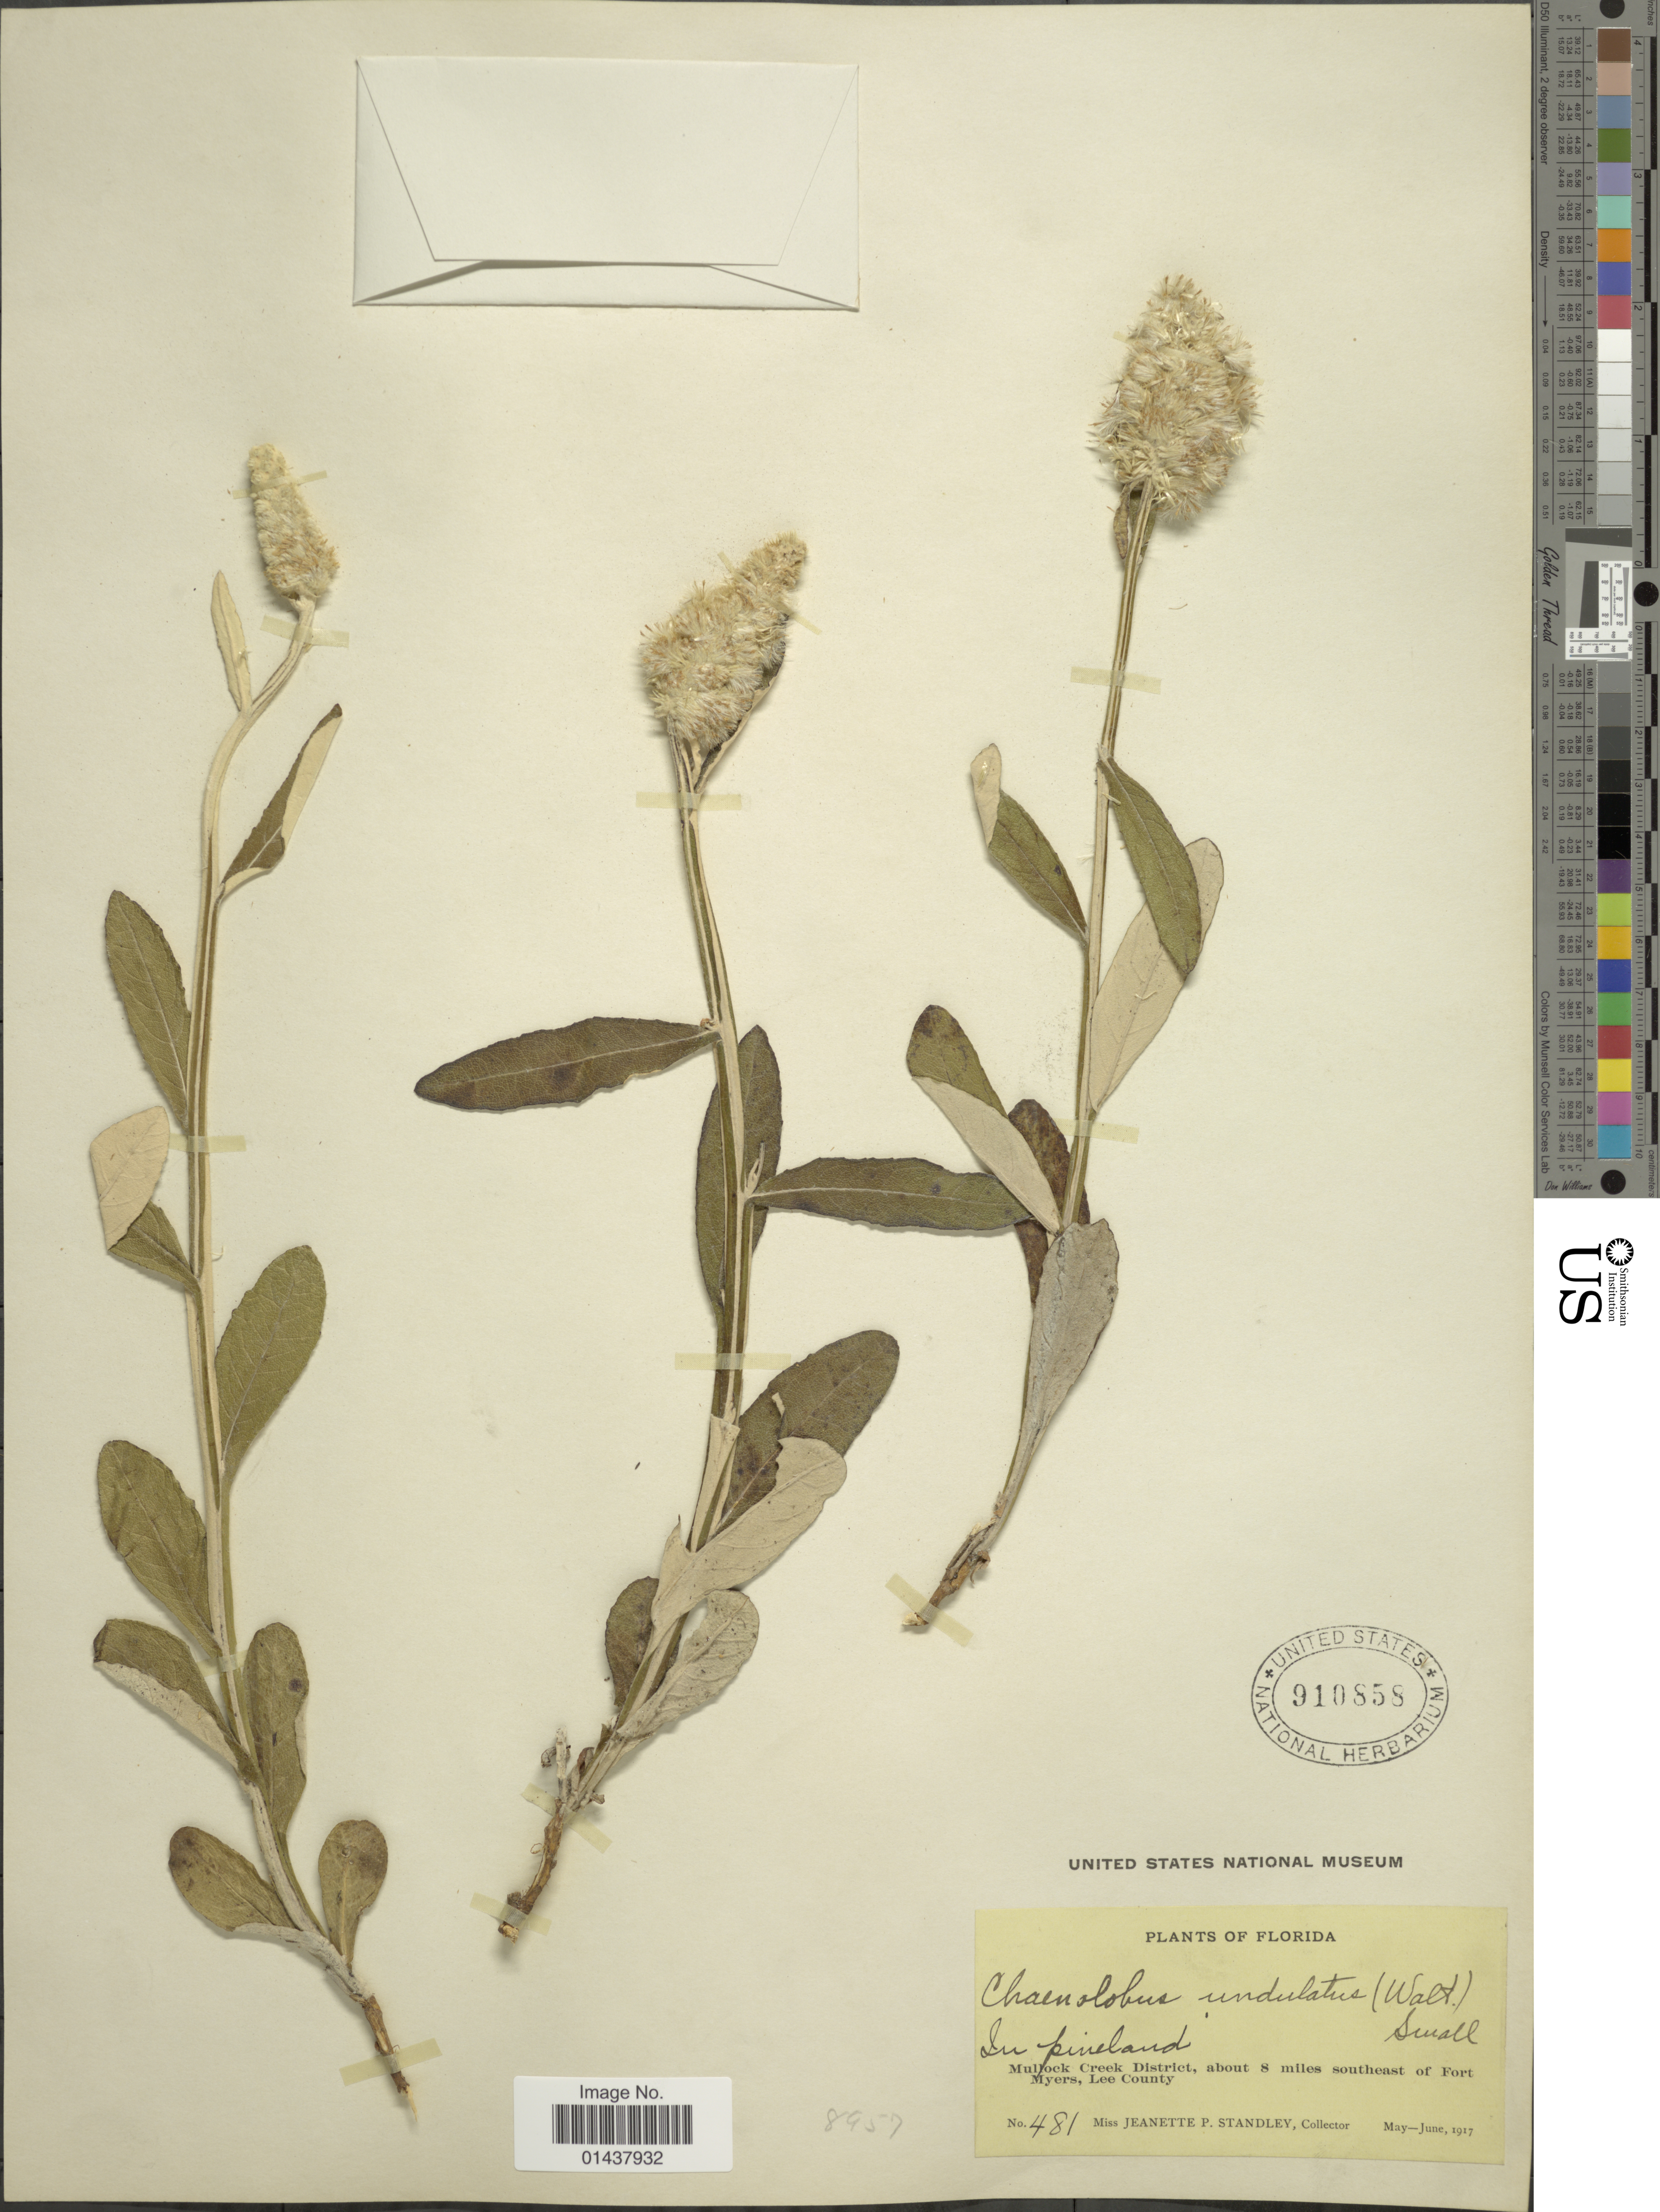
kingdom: Plantae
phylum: Tracheophyta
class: Magnoliopsida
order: Asterales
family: Asteraceae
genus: Pterocaulon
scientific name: Pterocaulon undulatum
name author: C. Mohr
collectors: J. P. Standley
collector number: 481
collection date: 1917-05/1917-06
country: United States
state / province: Florida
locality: Mullock, Creek District, about 8 miles southeast of Fort Myers, Lee County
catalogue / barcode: US 910858